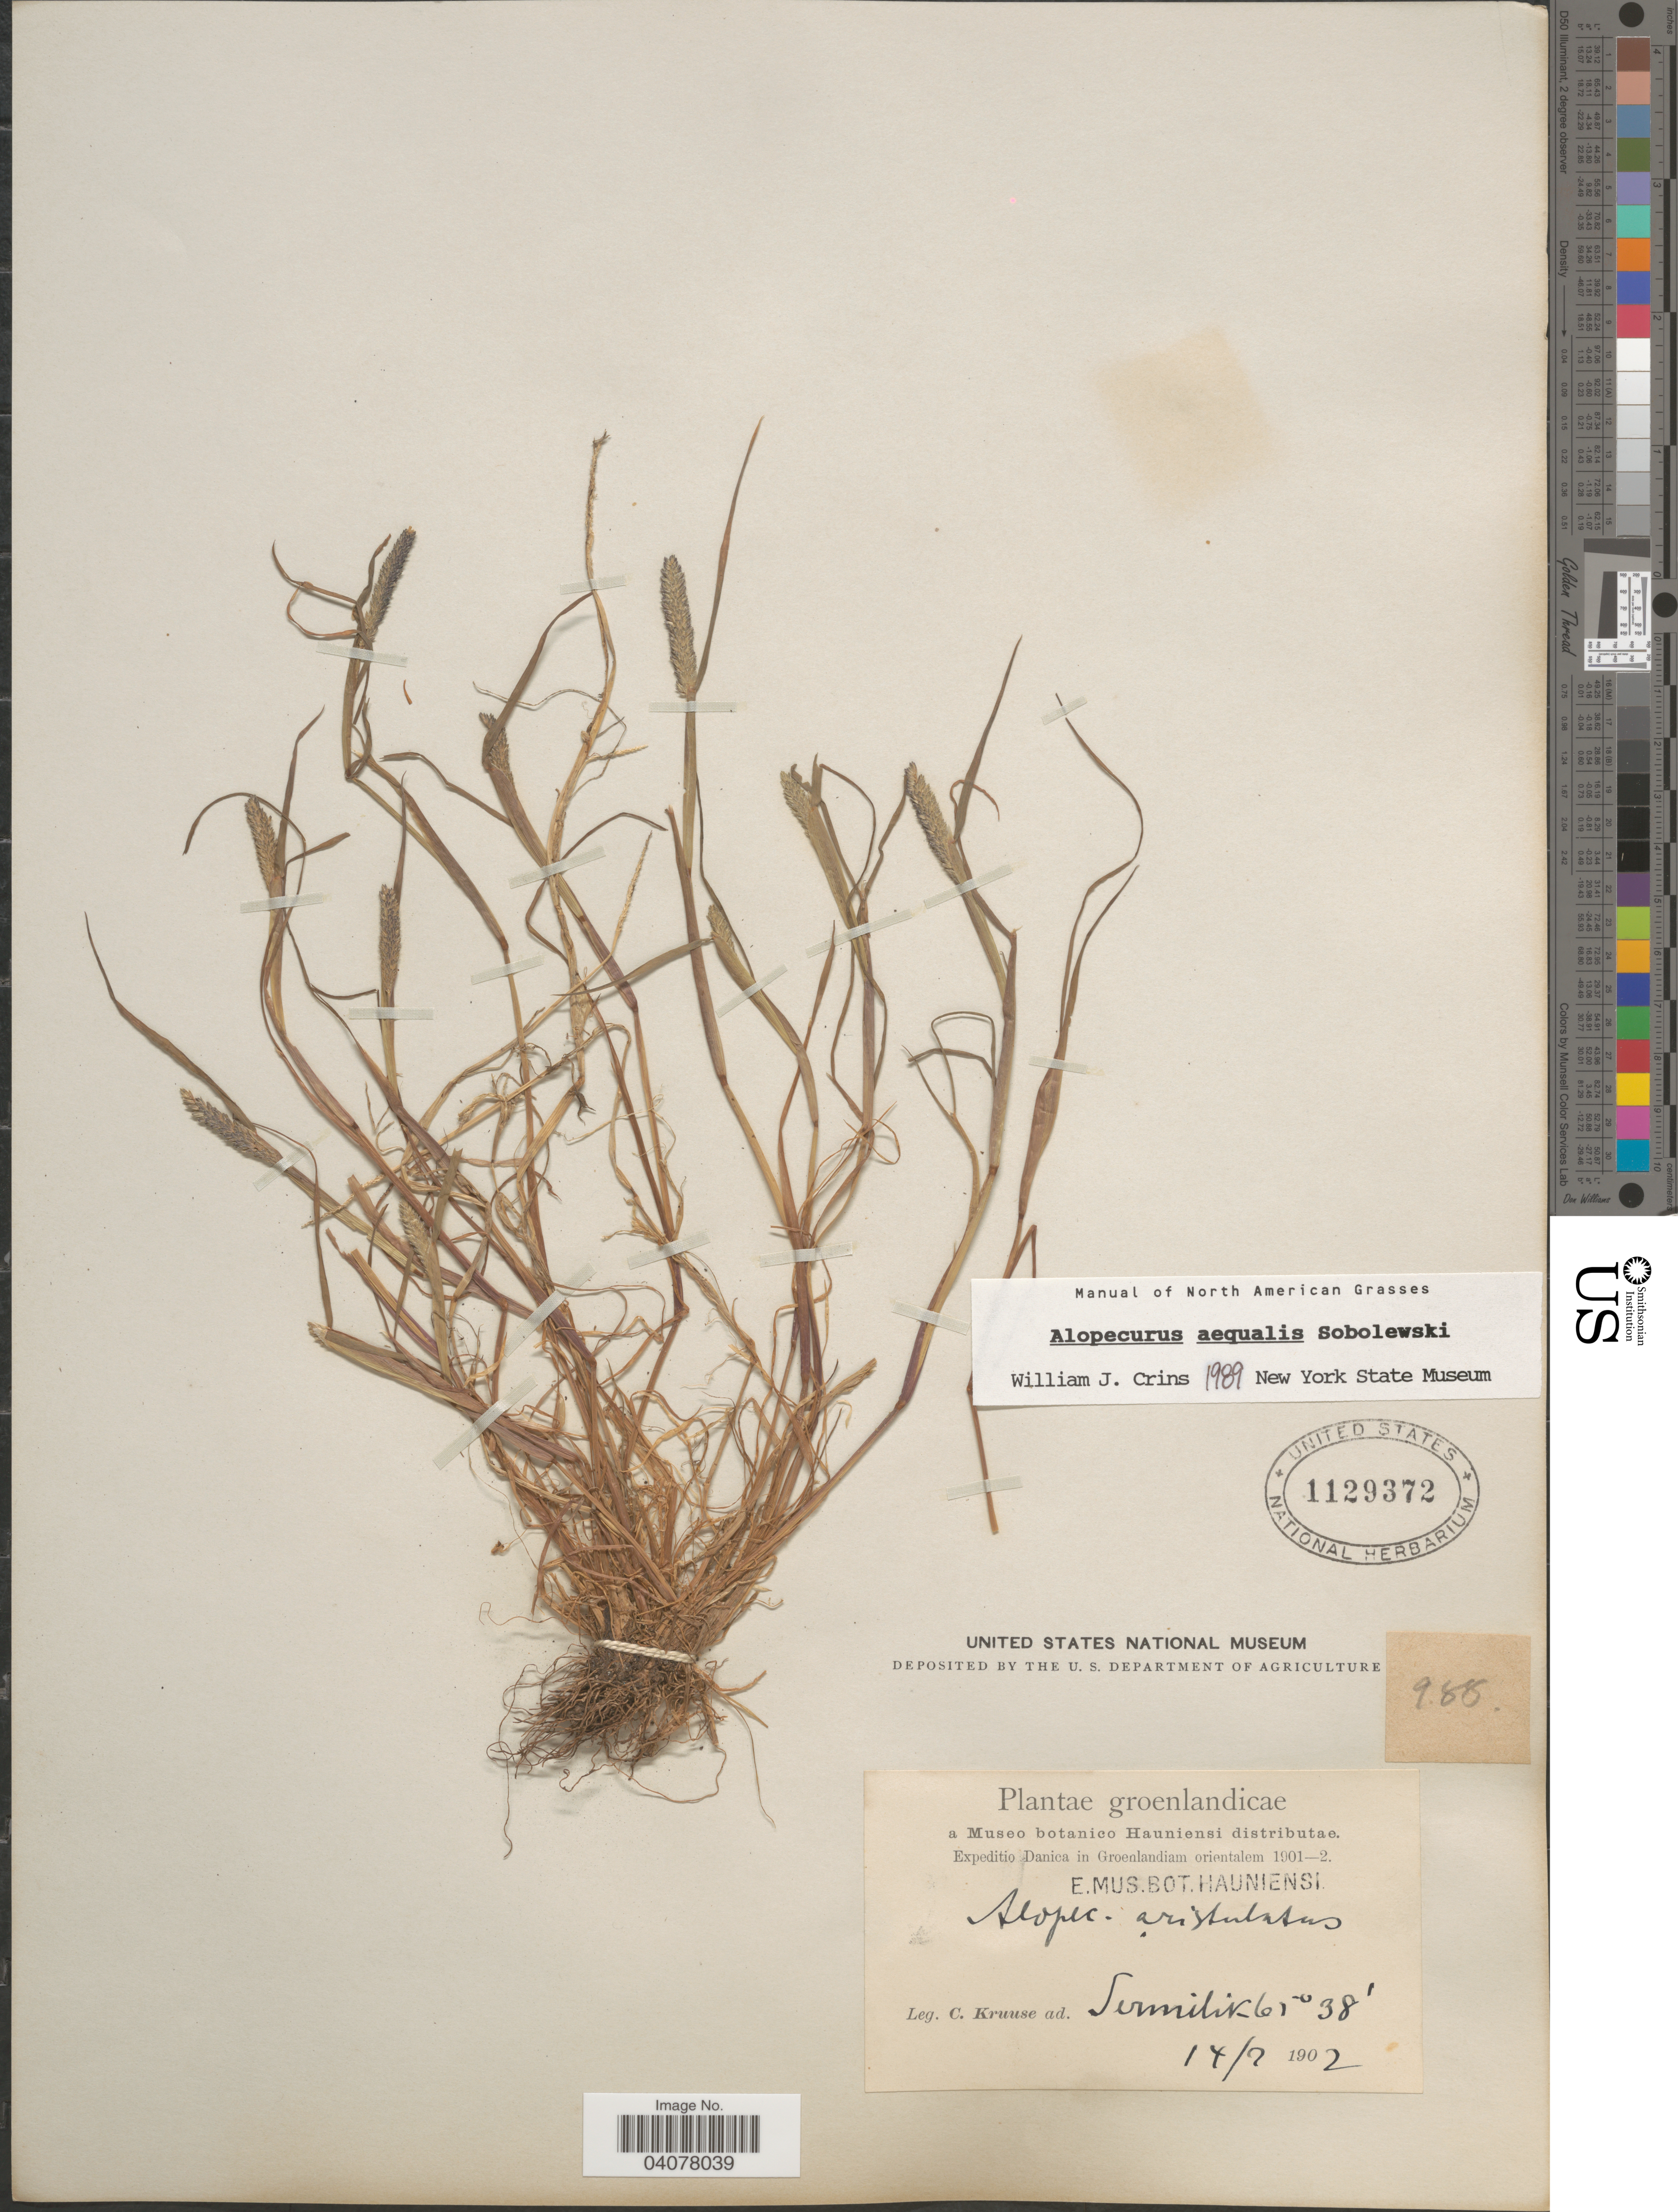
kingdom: Plantae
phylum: Tracheophyta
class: Liliopsida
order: Poales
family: Poaceae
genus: Alopecurus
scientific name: Alopecurus aequalis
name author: Sobol.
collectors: C. Kruuse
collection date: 1902-02-14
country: Greenland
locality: Groenlandicae. Expeditio Danica in Groenlandiam orientalem 1901-2. Sermilik.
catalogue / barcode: US 1129372